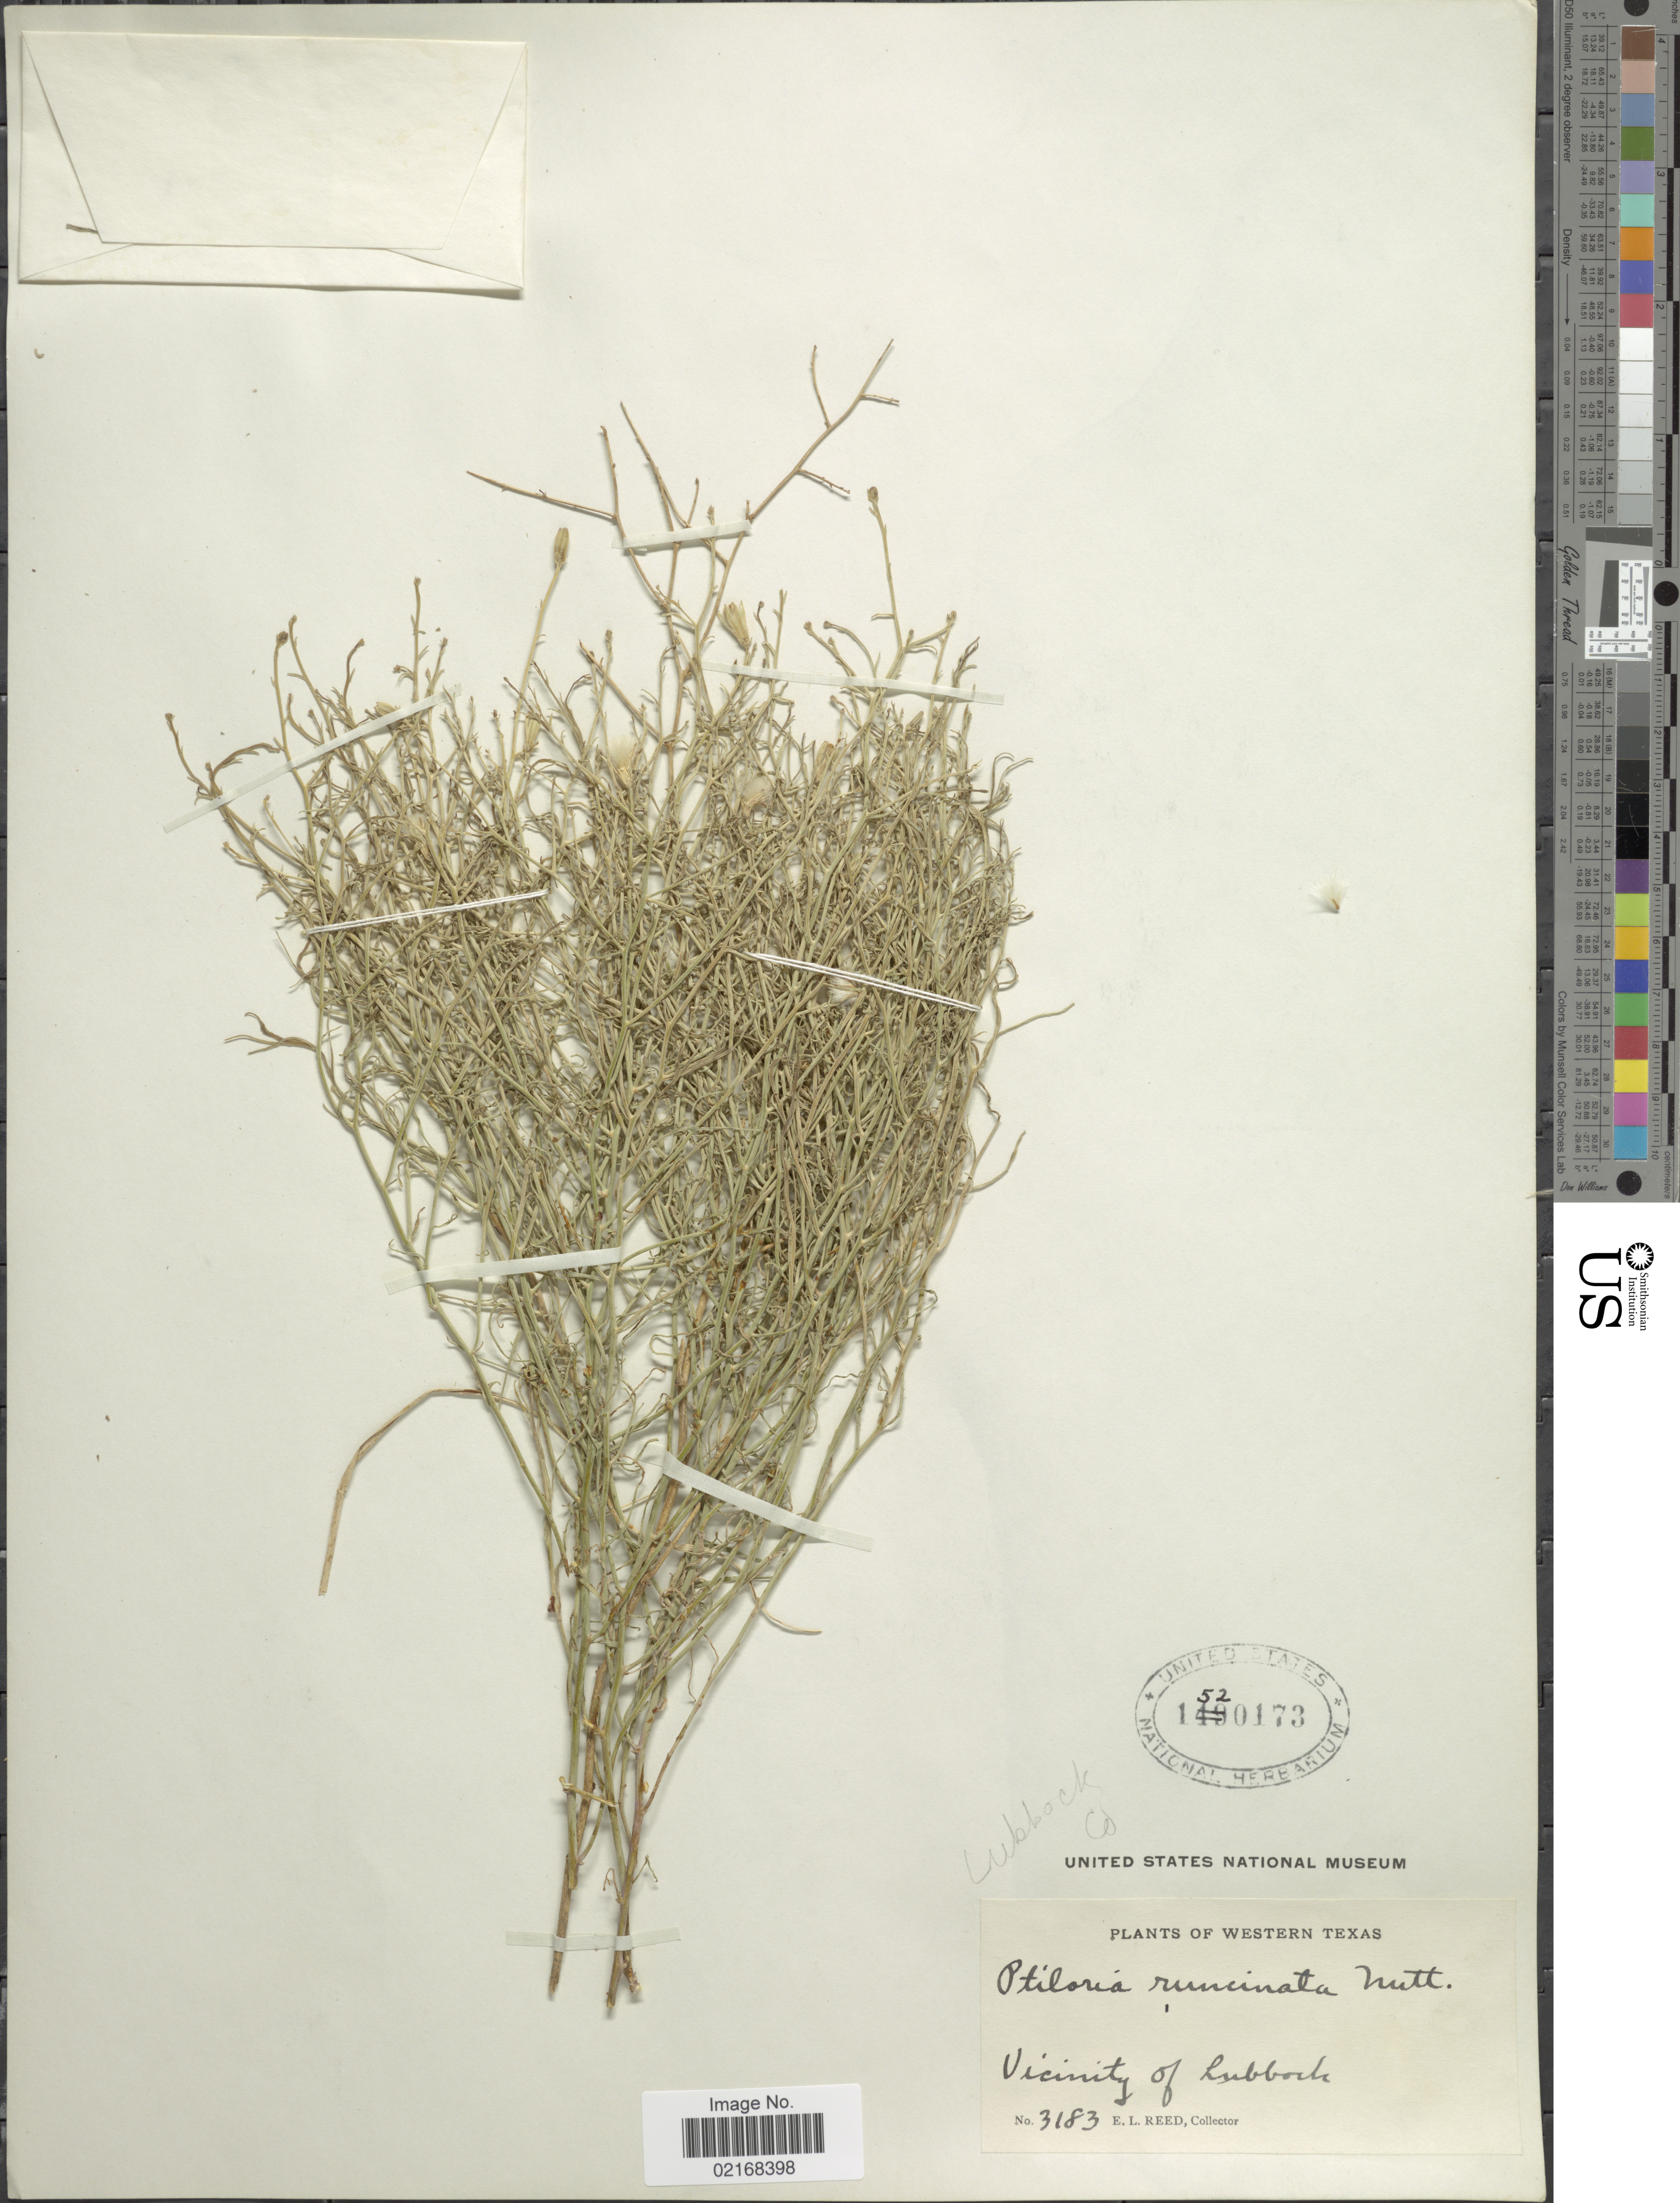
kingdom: Plantae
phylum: Tracheophyta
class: Magnoliopsida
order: Asterales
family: Asteraceae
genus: Stephanomeria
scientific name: Stephanomeria runcinata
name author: Nutt.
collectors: E. Reed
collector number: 3183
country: United States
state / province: Texas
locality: Western Texas, Vicinity of Lubbock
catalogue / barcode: US 1520173